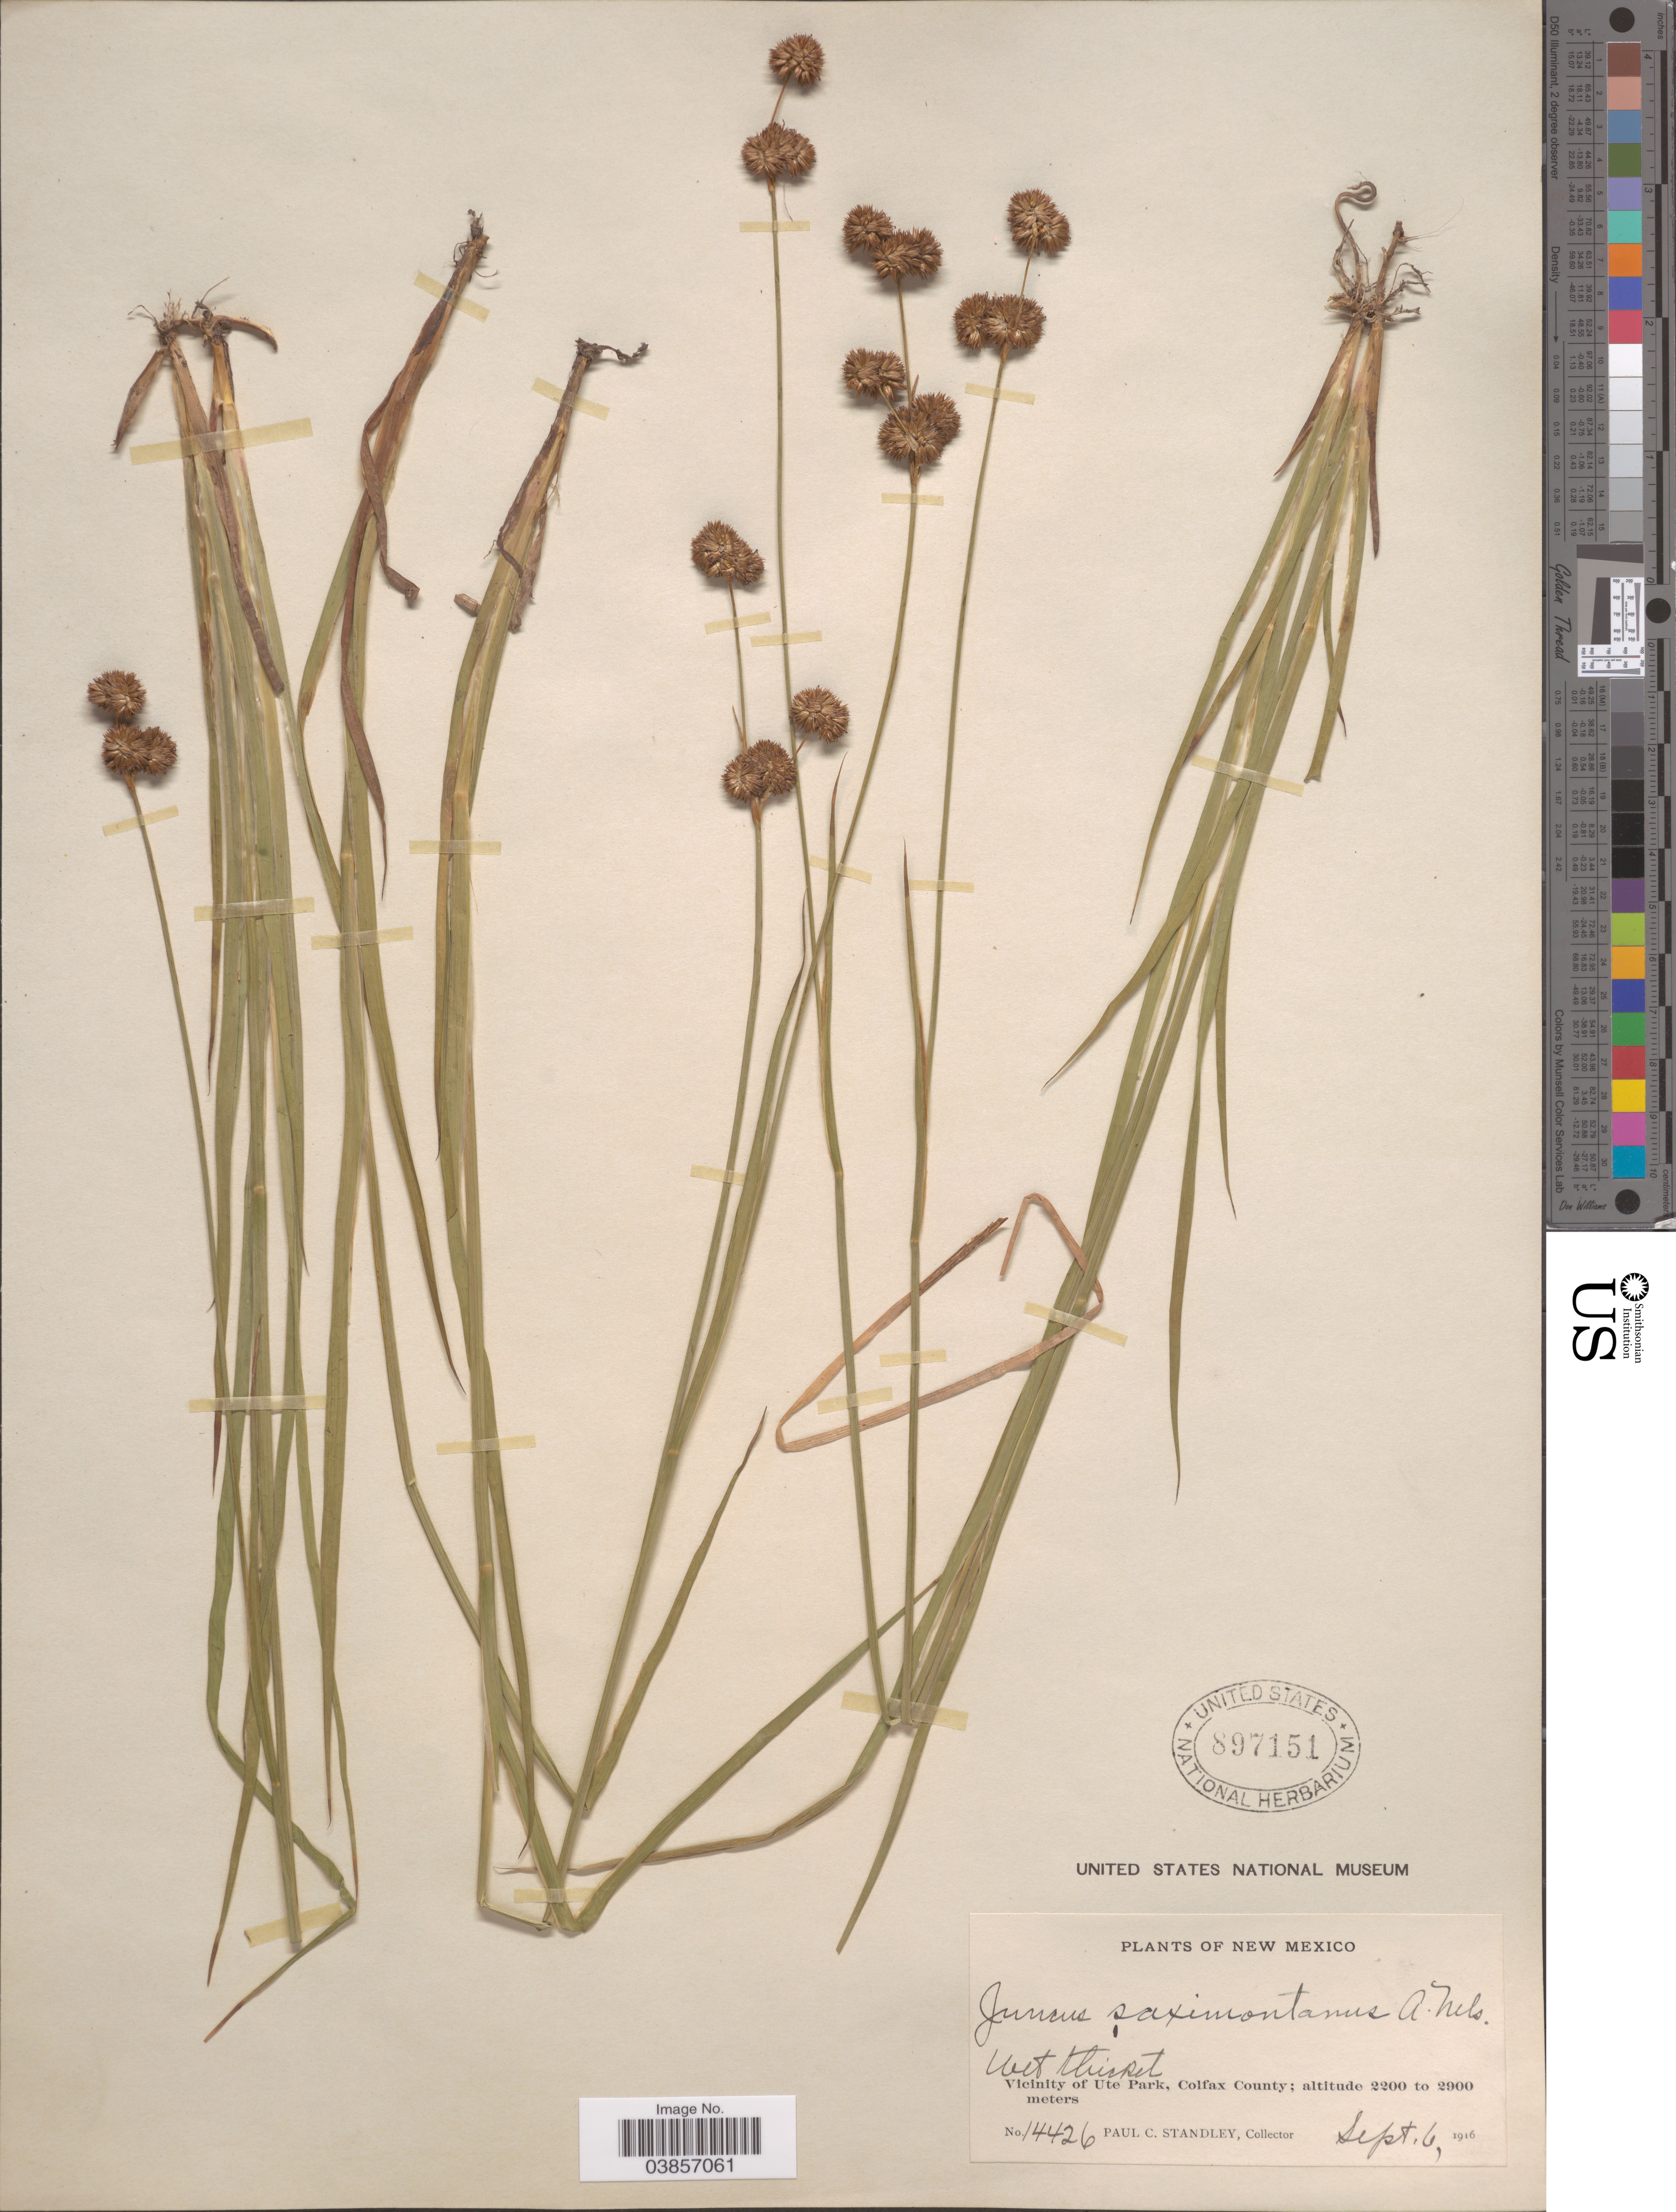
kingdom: Plantae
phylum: Tracheophyta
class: Liliopsida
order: Poales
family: Juncaceae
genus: Juncus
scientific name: Juncus saximontanus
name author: A. Nelson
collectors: P. C. Standley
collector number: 14426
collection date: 1916-09-06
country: United States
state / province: New Mexico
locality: Vicinity of Ute Park, Colfax County.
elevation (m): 2200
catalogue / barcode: US 897151